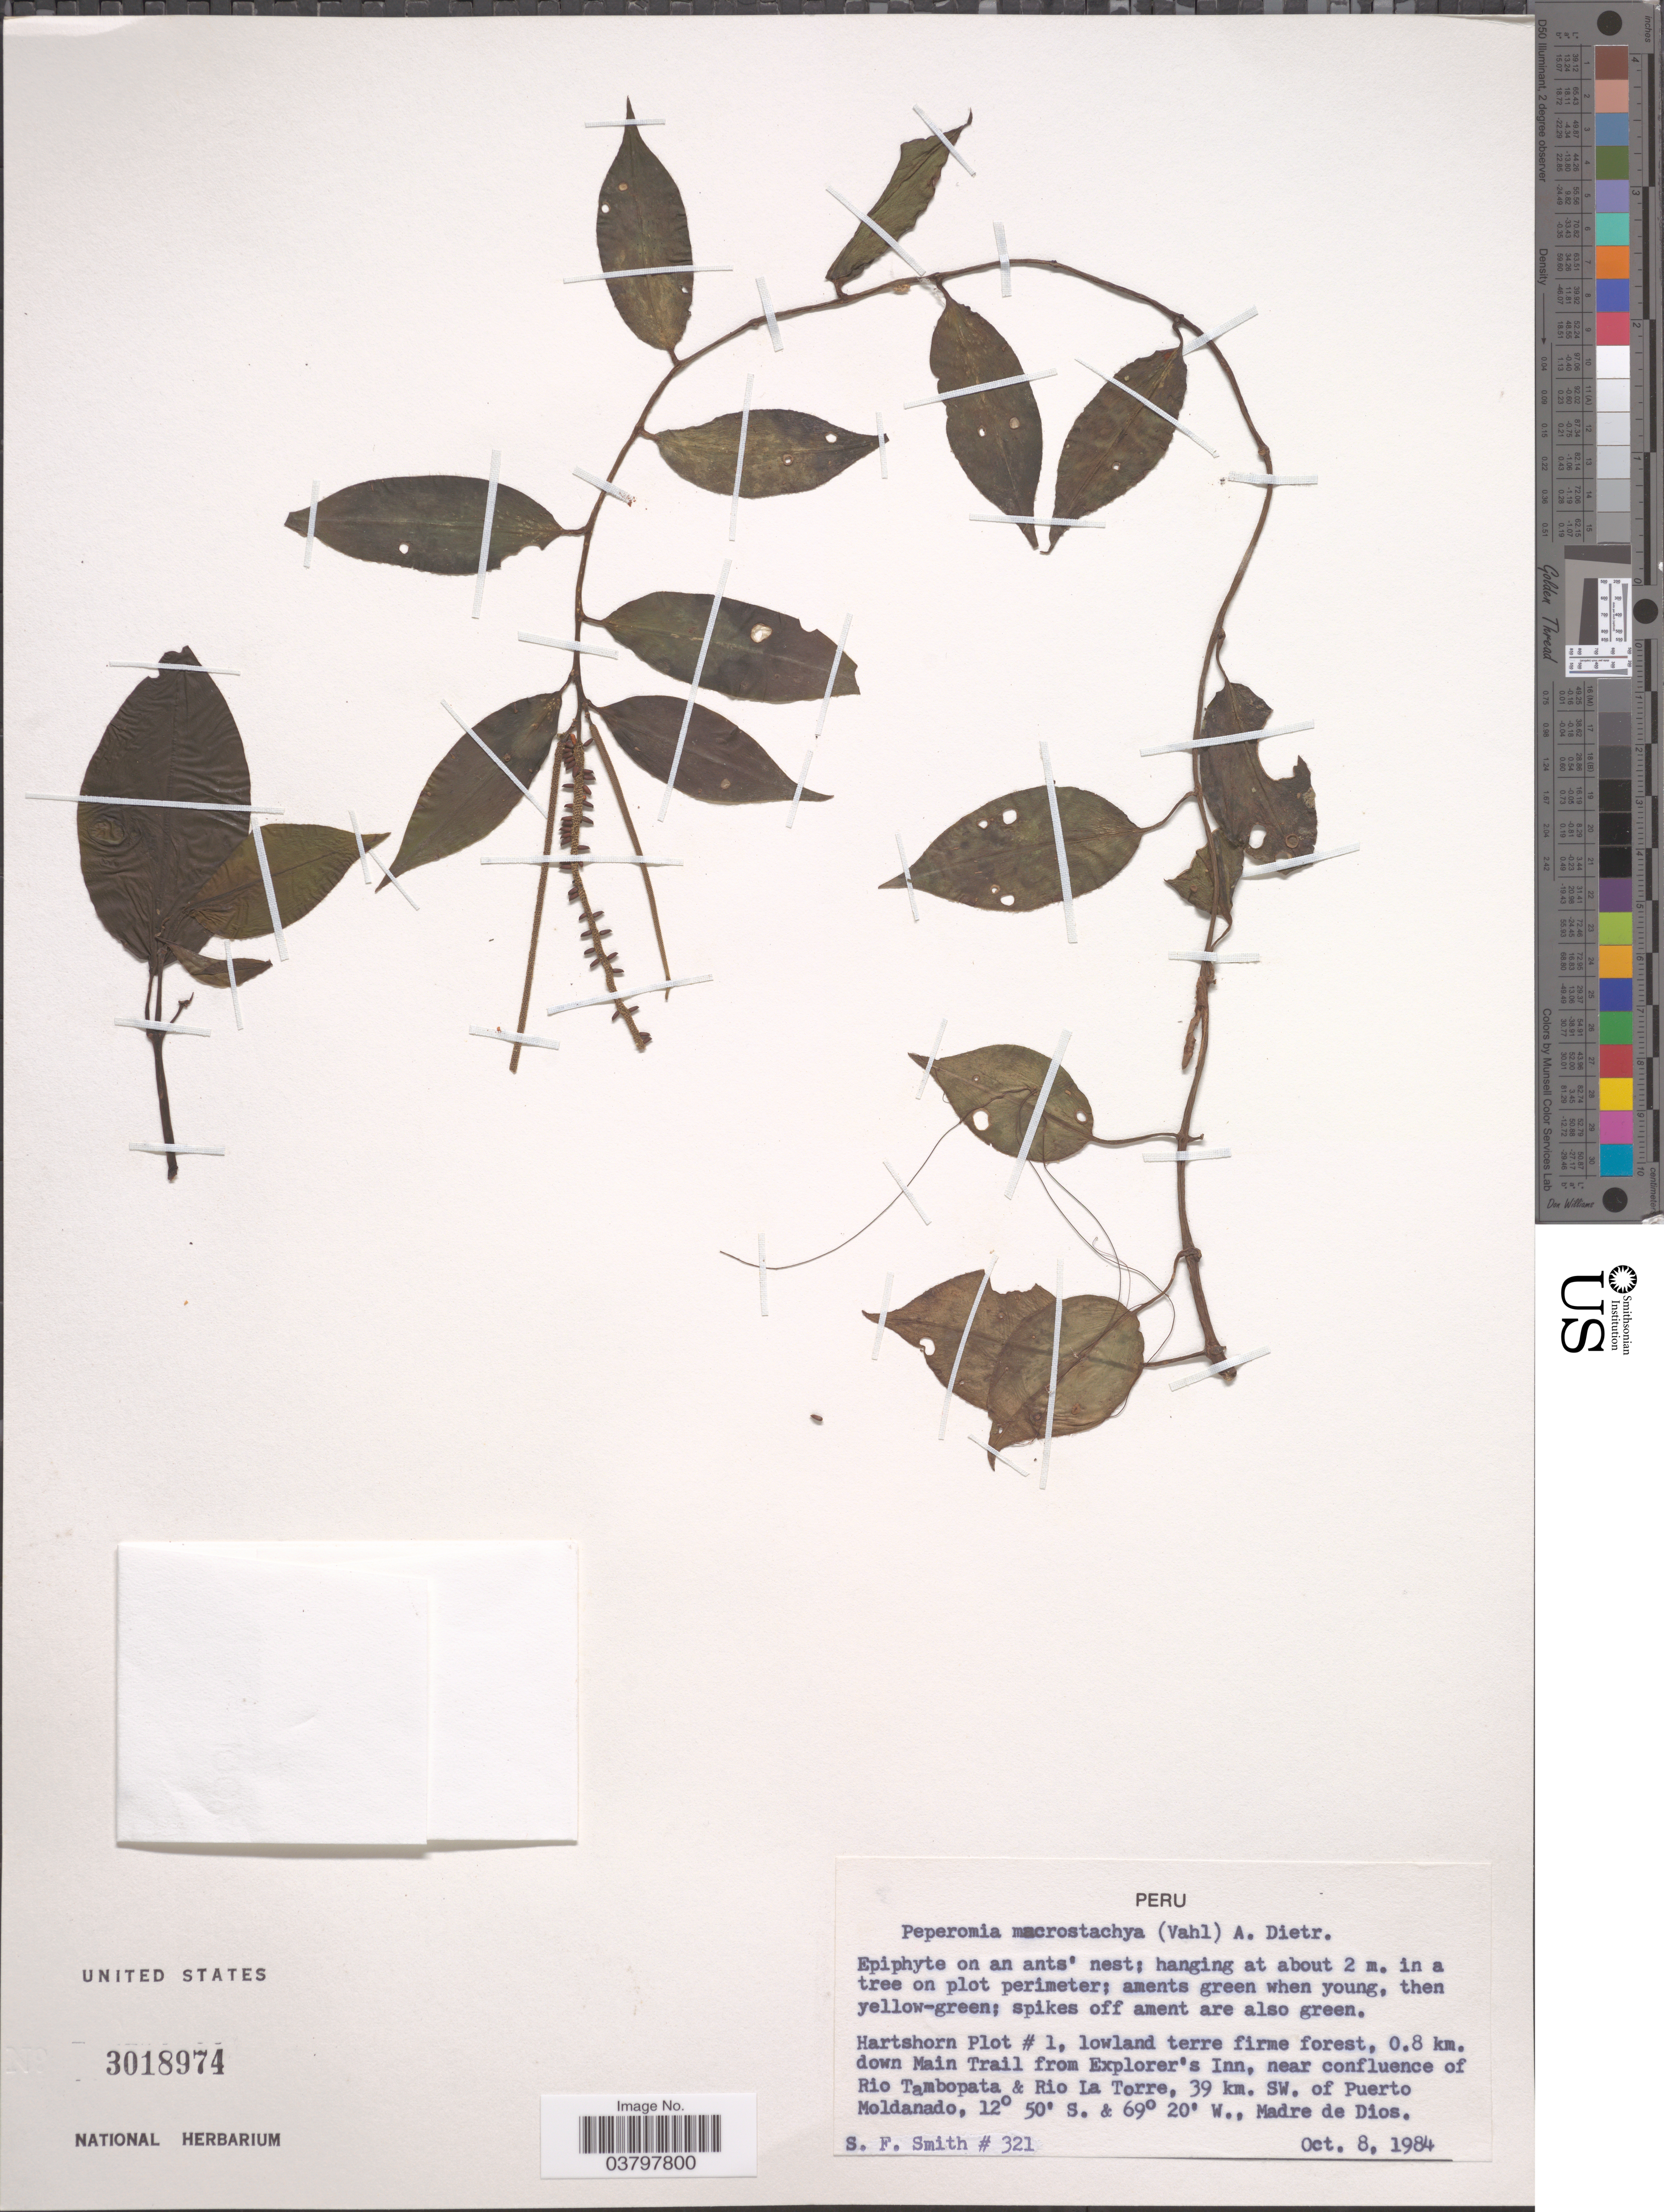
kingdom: Plantae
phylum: Tracheophyta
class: Magnoliopsida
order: Piperales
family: Piperaceae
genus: Peperomia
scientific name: Peperomia macrostachya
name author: (Vahl) A. Dietr.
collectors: S.F. Smith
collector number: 321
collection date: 1984-10-08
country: Peru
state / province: Madre de Dios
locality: Hartshorn Plot # 1, lowland terre firme forest, 0.8 km. down Main Trail from Explorer's Inn, near confluence of Rio Tambopata & Rio La Torre, 39 km. SW. of Puerto Moldanado.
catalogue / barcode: US 3018974